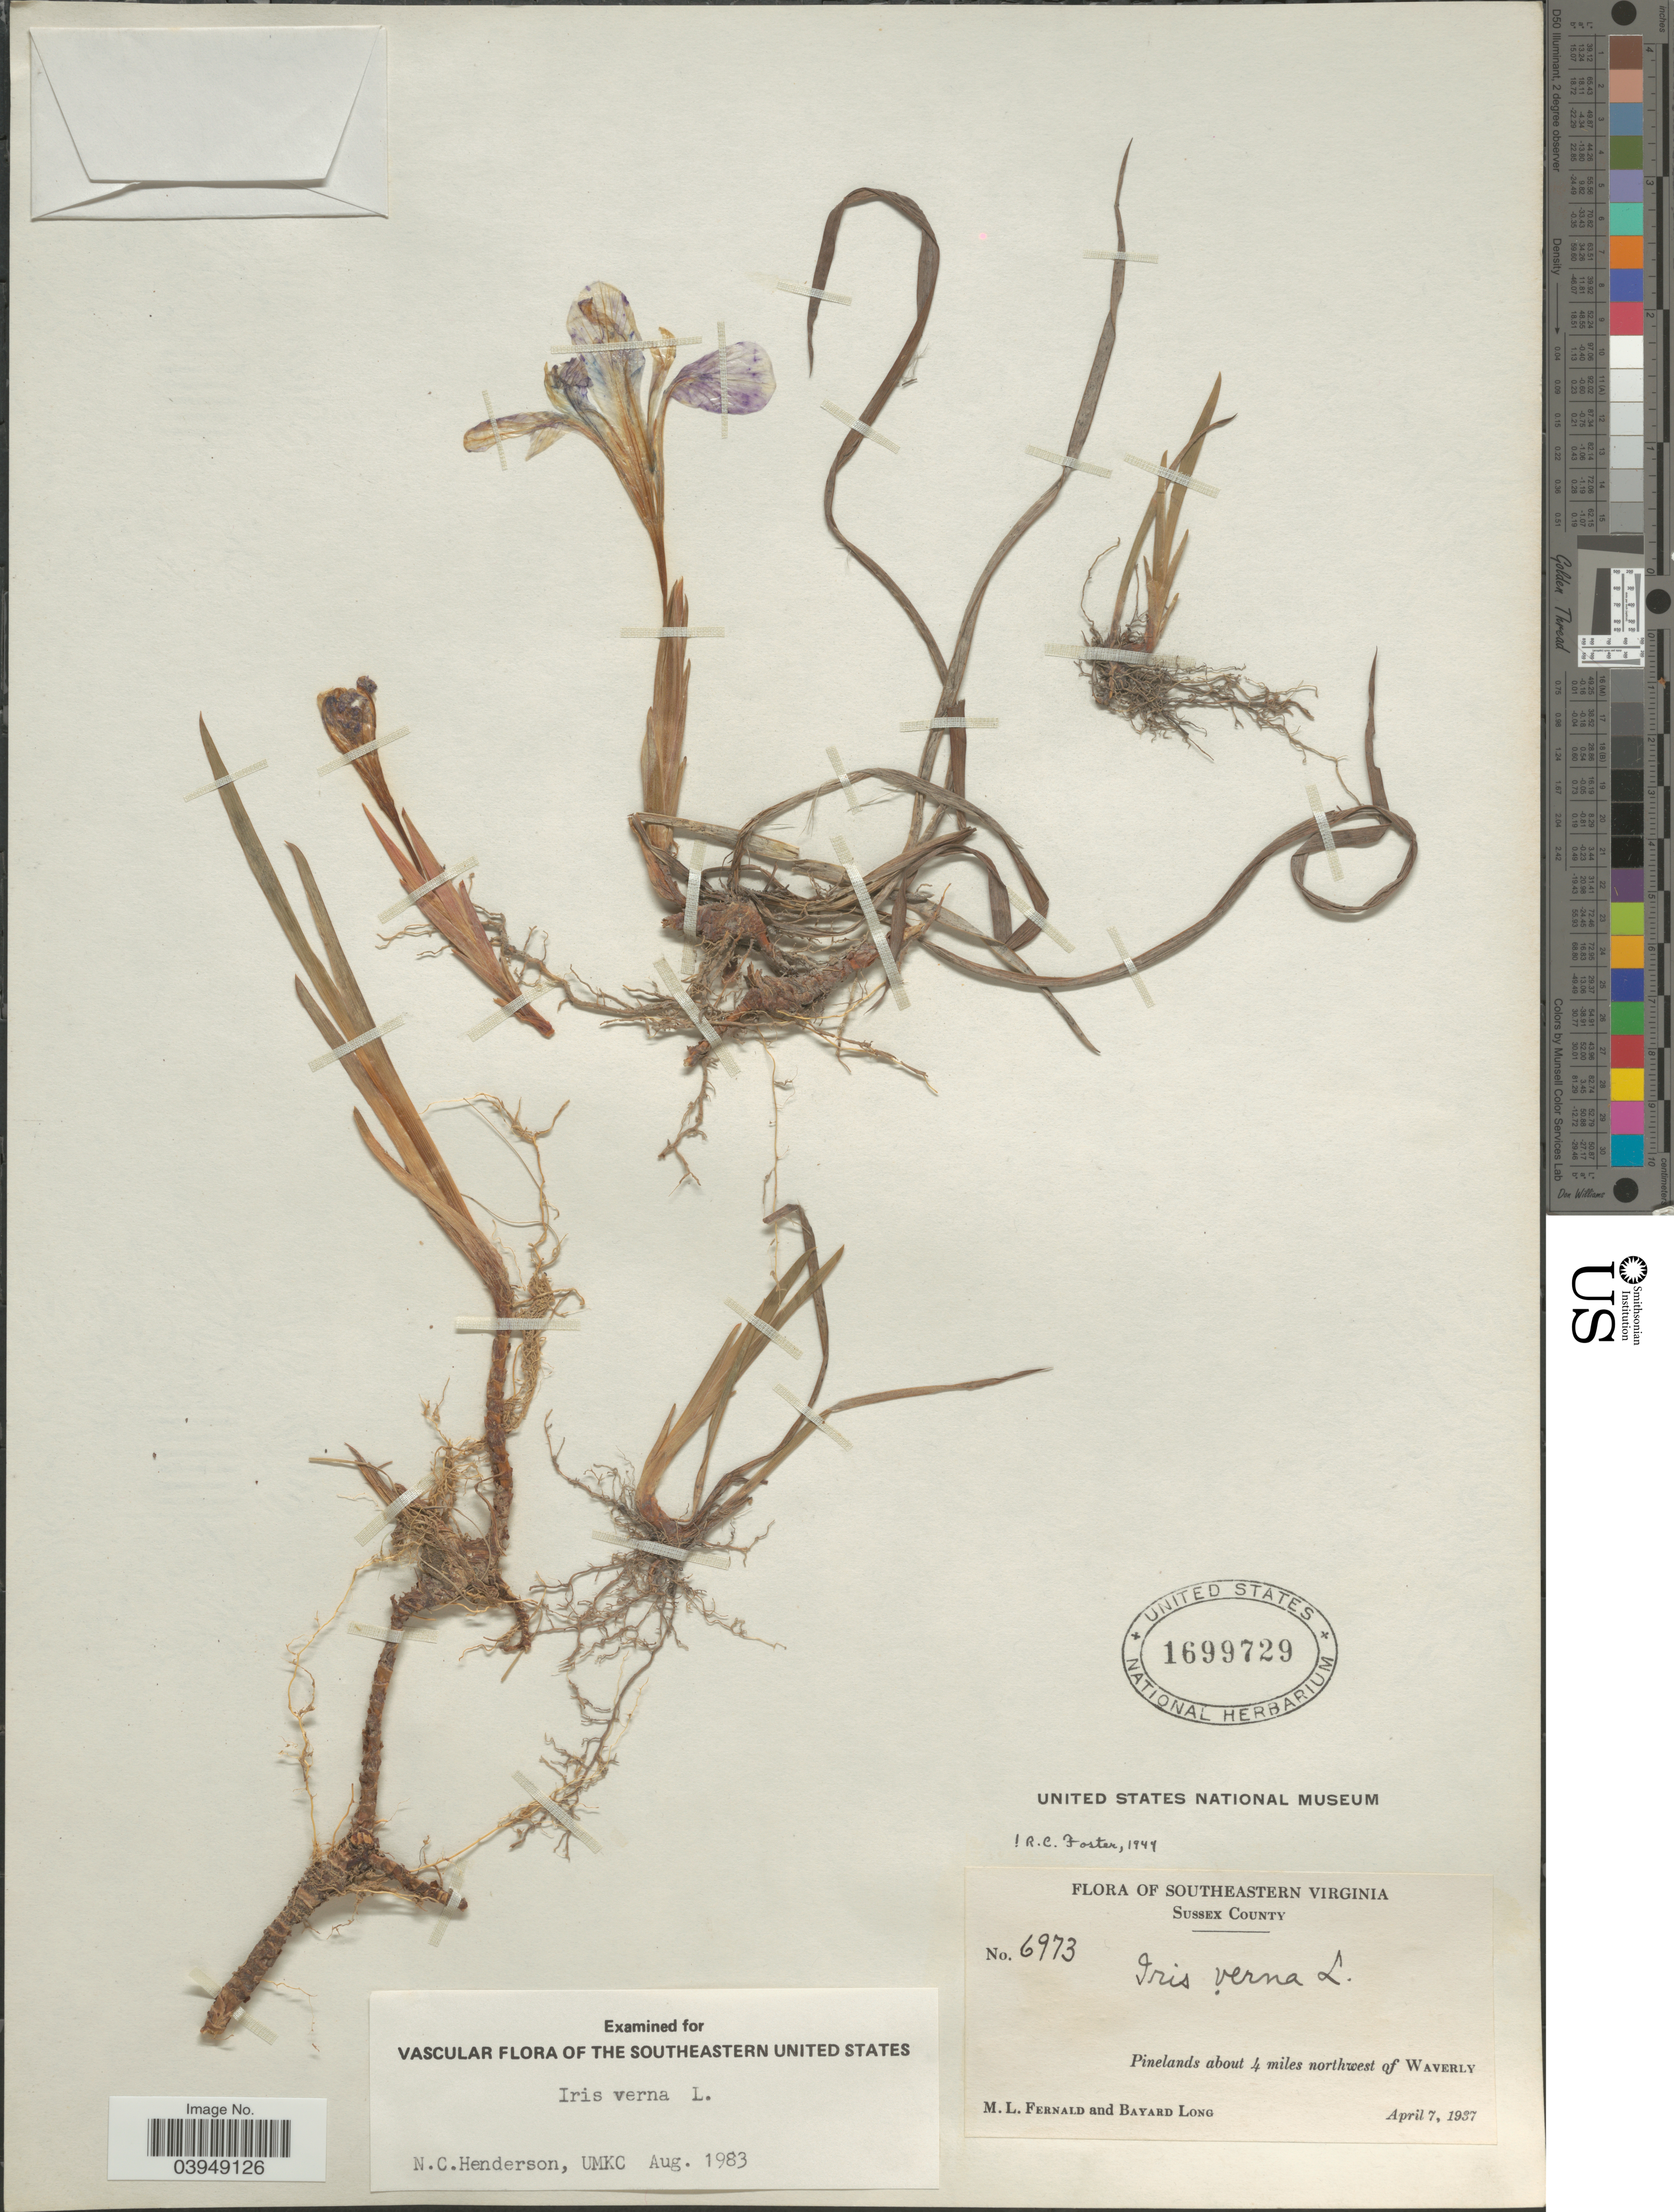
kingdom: Plantae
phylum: Tracheophyta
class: Liliopsida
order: Asparagales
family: Iridaceae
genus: Iris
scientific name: Iris verna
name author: L.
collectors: M. L. Fernald & B. Long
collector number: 6973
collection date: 1937-04-07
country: United States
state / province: Virginia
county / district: Sussex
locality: Southeastern Virginia. Sussex County. Pinelands about 4 miles northwest of Waverly.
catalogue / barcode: US 1699729